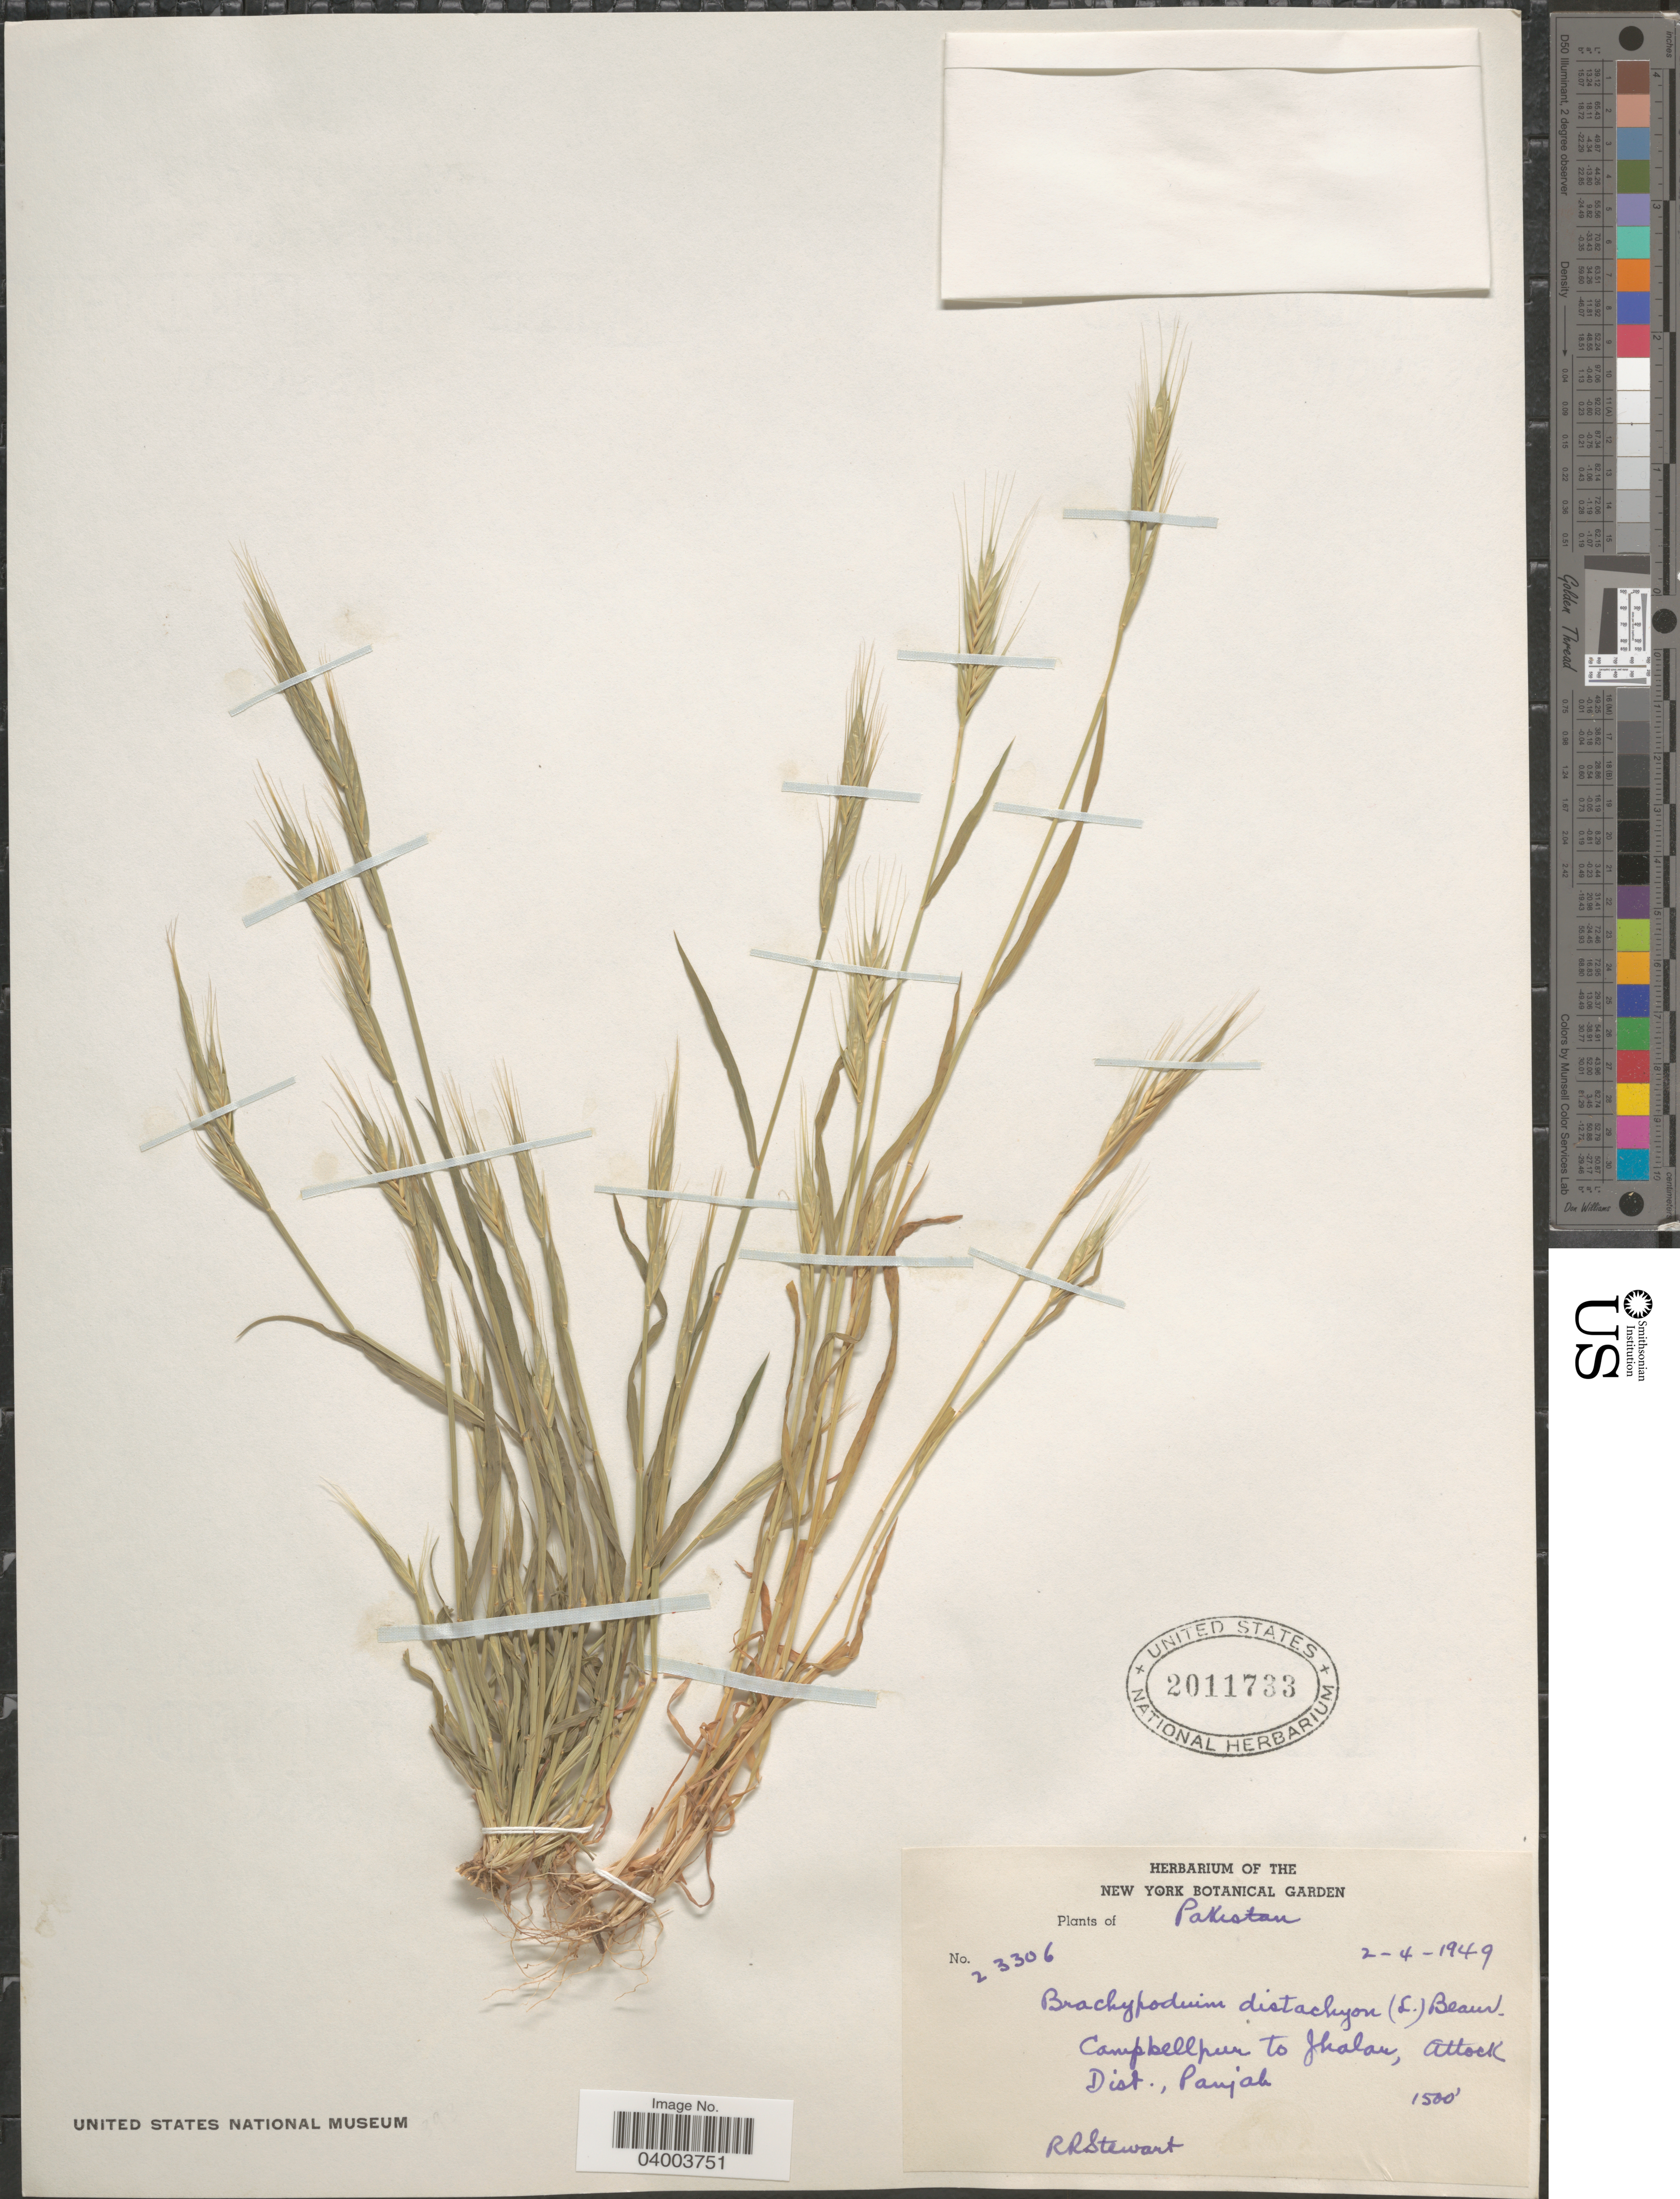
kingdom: Plantae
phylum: Tracheophyta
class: Liliopsida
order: Poales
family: Poaceae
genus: Brachypodium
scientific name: Brachypodium distachyon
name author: (L.) P. Beauv.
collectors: R. Stewart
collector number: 23306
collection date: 1949-04-02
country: Pakistan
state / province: Punjab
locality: Campbellpur to Jhalar, Attock Dist., Punjab.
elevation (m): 457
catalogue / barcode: US 2011733